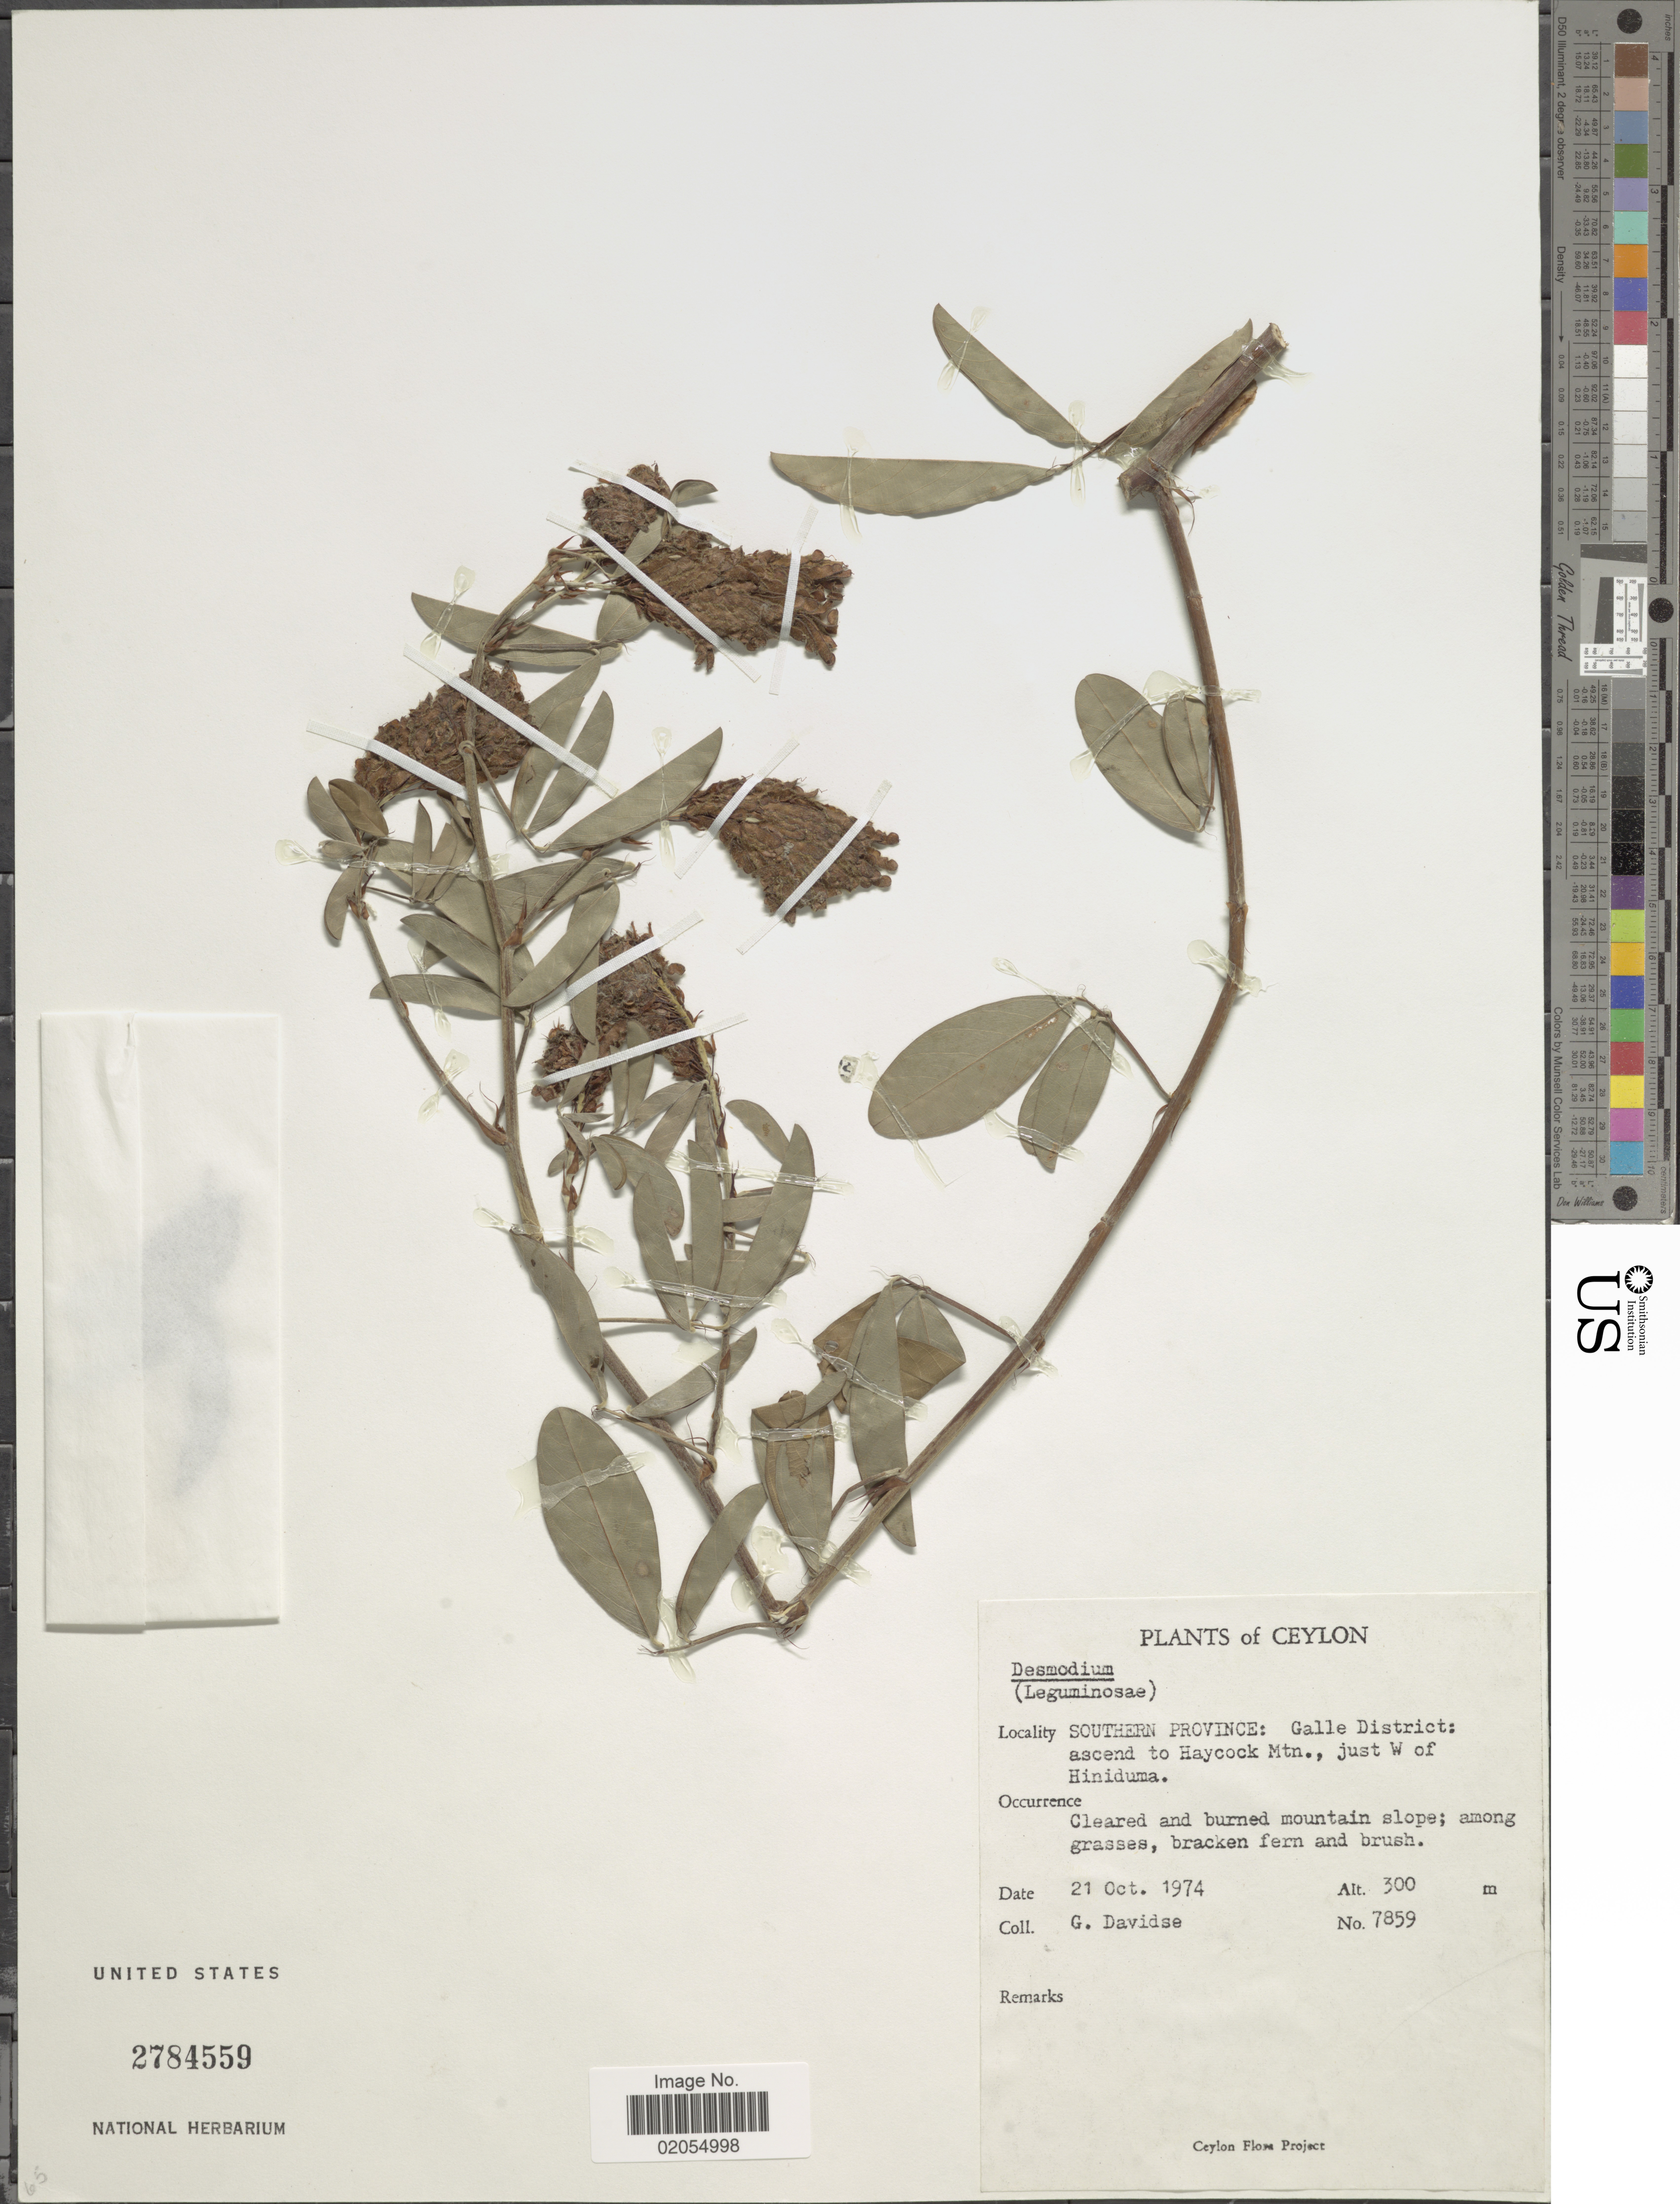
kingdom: Plantae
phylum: Tracheophyta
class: Magnoliopsida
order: Fabales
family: Fabaceae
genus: Grona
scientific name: Grona heterocarpos var. strigosa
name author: (Meeuwen) H. Ohashi & K. Ohashi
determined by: Strong, Mark T., (BOT), Smithsonian Institution - National Museum of Natural History (UNITED STATES)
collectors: G. Davidse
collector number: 7859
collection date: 1974-10-21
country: Sri Lanka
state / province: Southern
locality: Ceylon. Southern Province: Galle District: ascend to Haycock Mtn., just W of Hiniduma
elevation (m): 300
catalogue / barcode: US 2784559